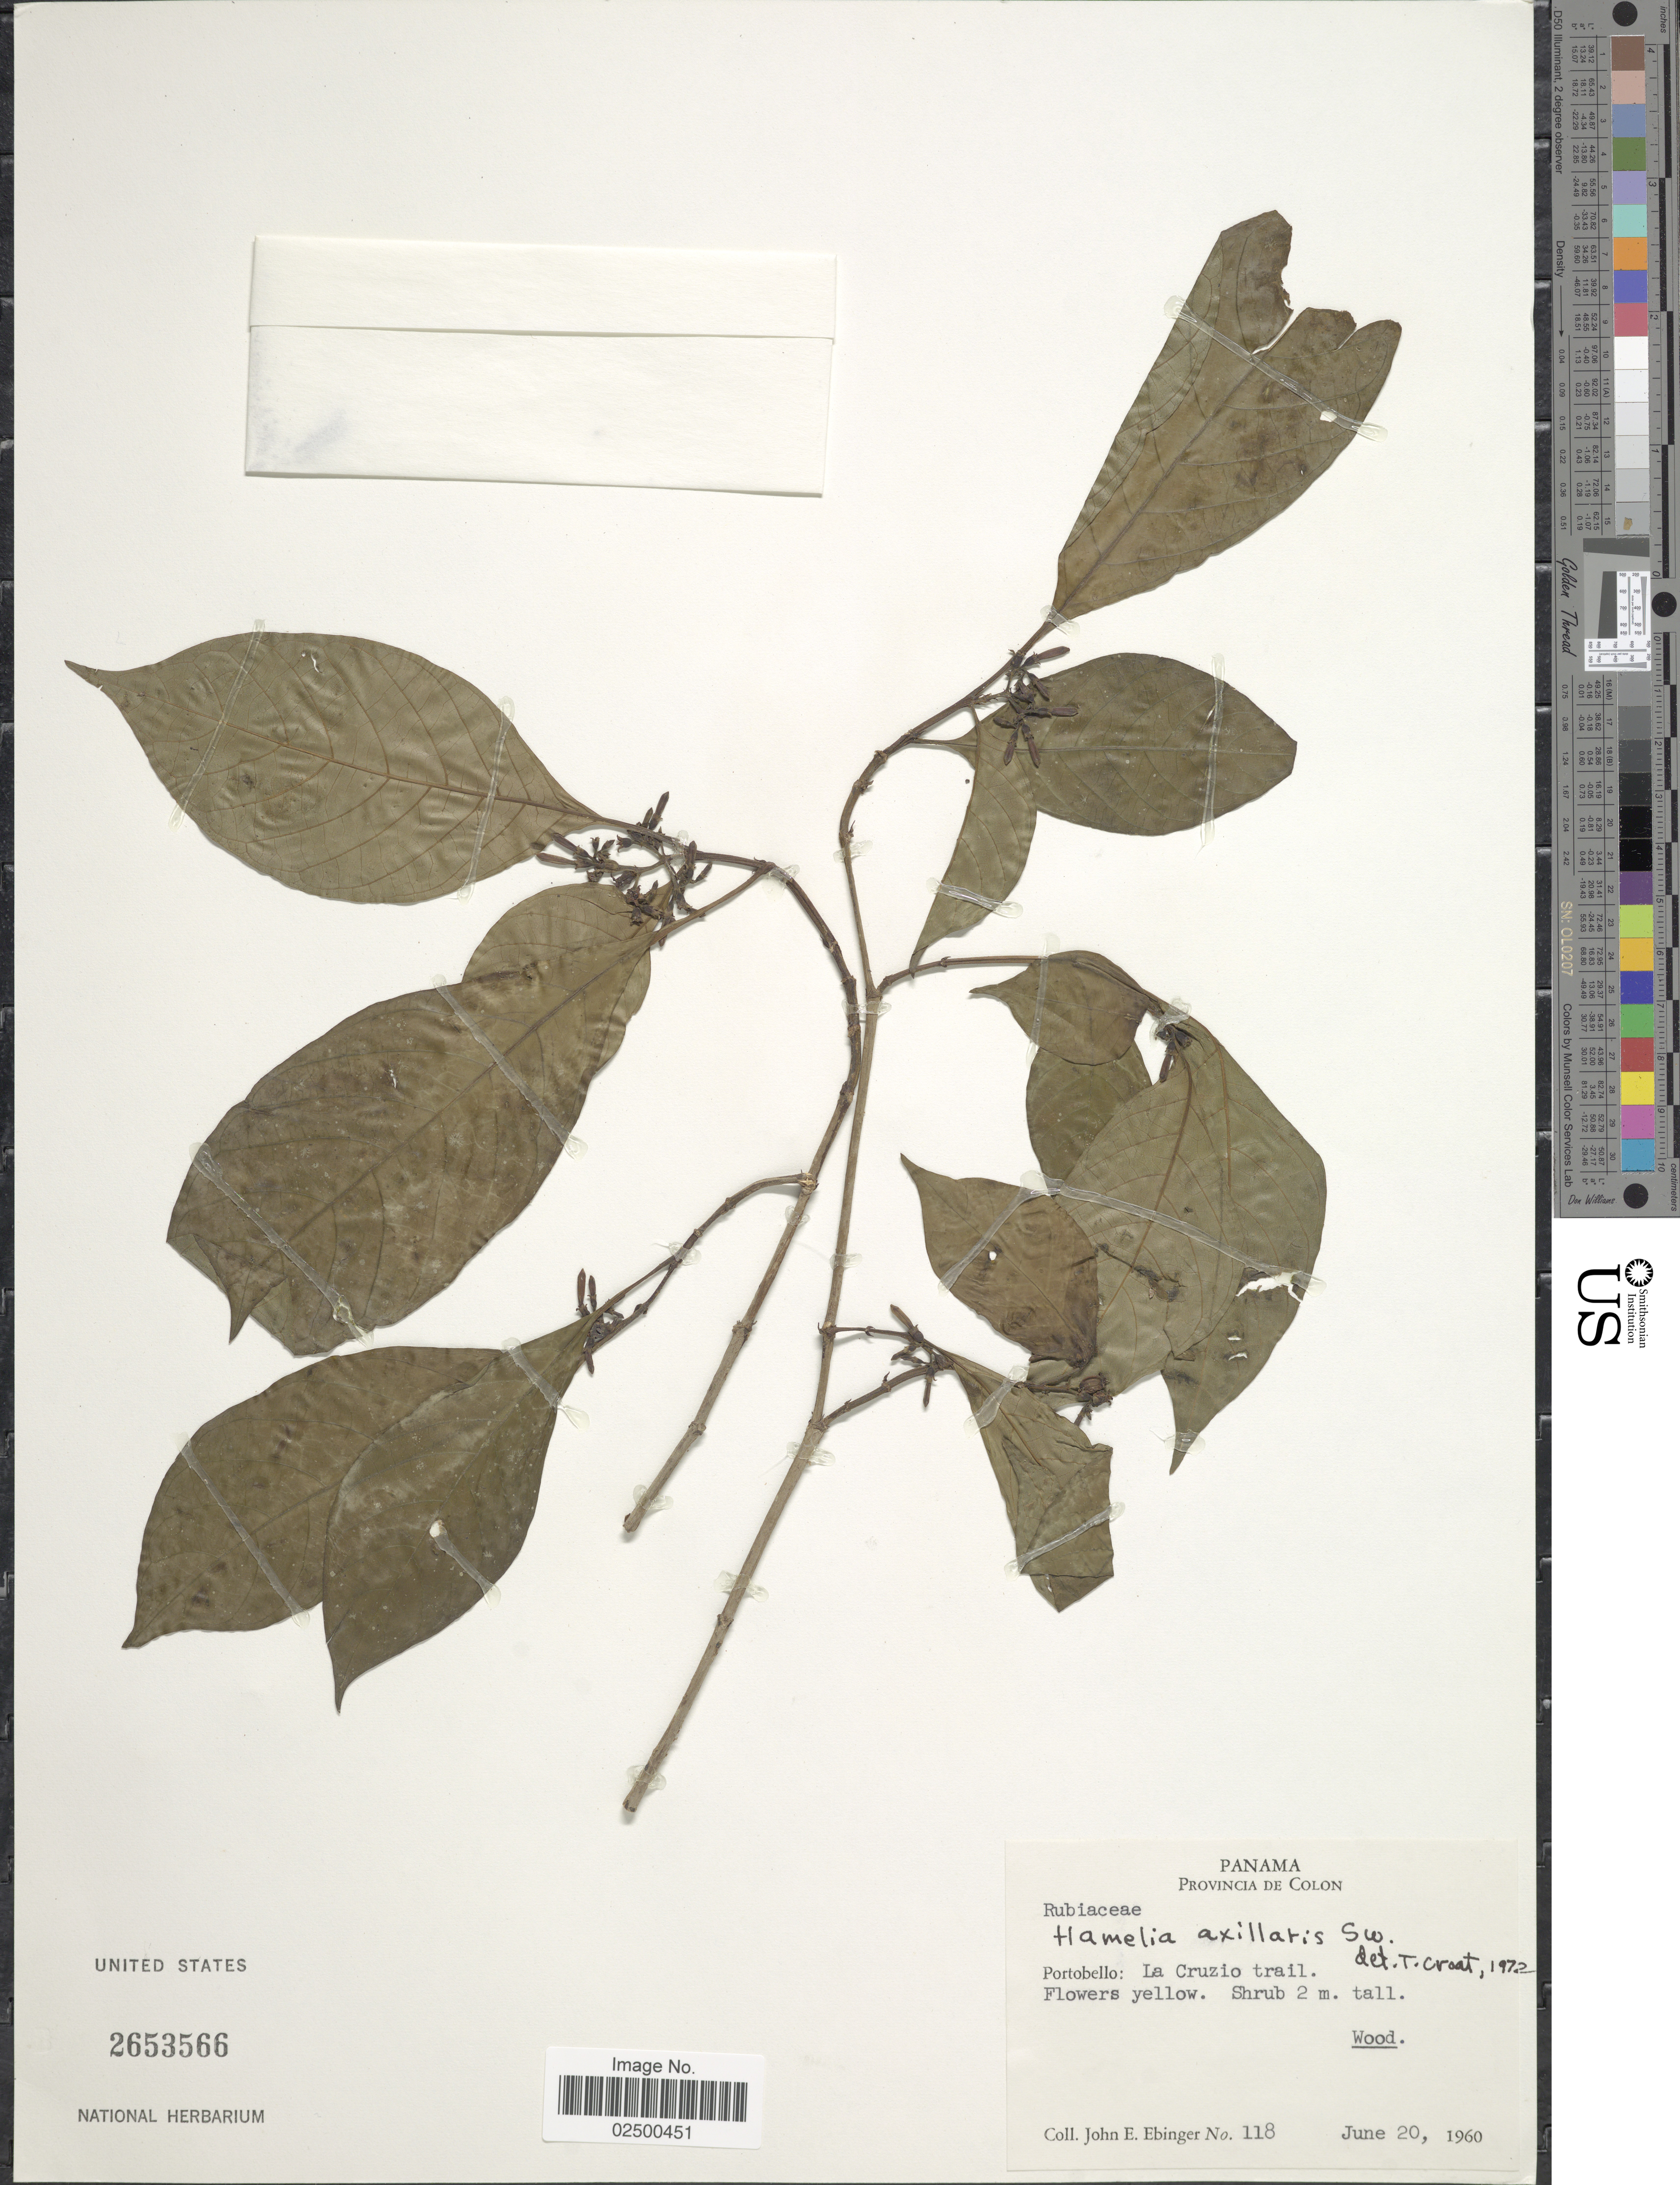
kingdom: Plantae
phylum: Tracheophyta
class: Magnoliopsida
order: Gentianales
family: Rubiaceae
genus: Hamelia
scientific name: Hamelia axillaris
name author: Sw.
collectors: J. Ebinger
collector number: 118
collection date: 1960-06-20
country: Panama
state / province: Colón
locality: Provincia de Colon, Portobello: La Cruzio trail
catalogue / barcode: US 2653566